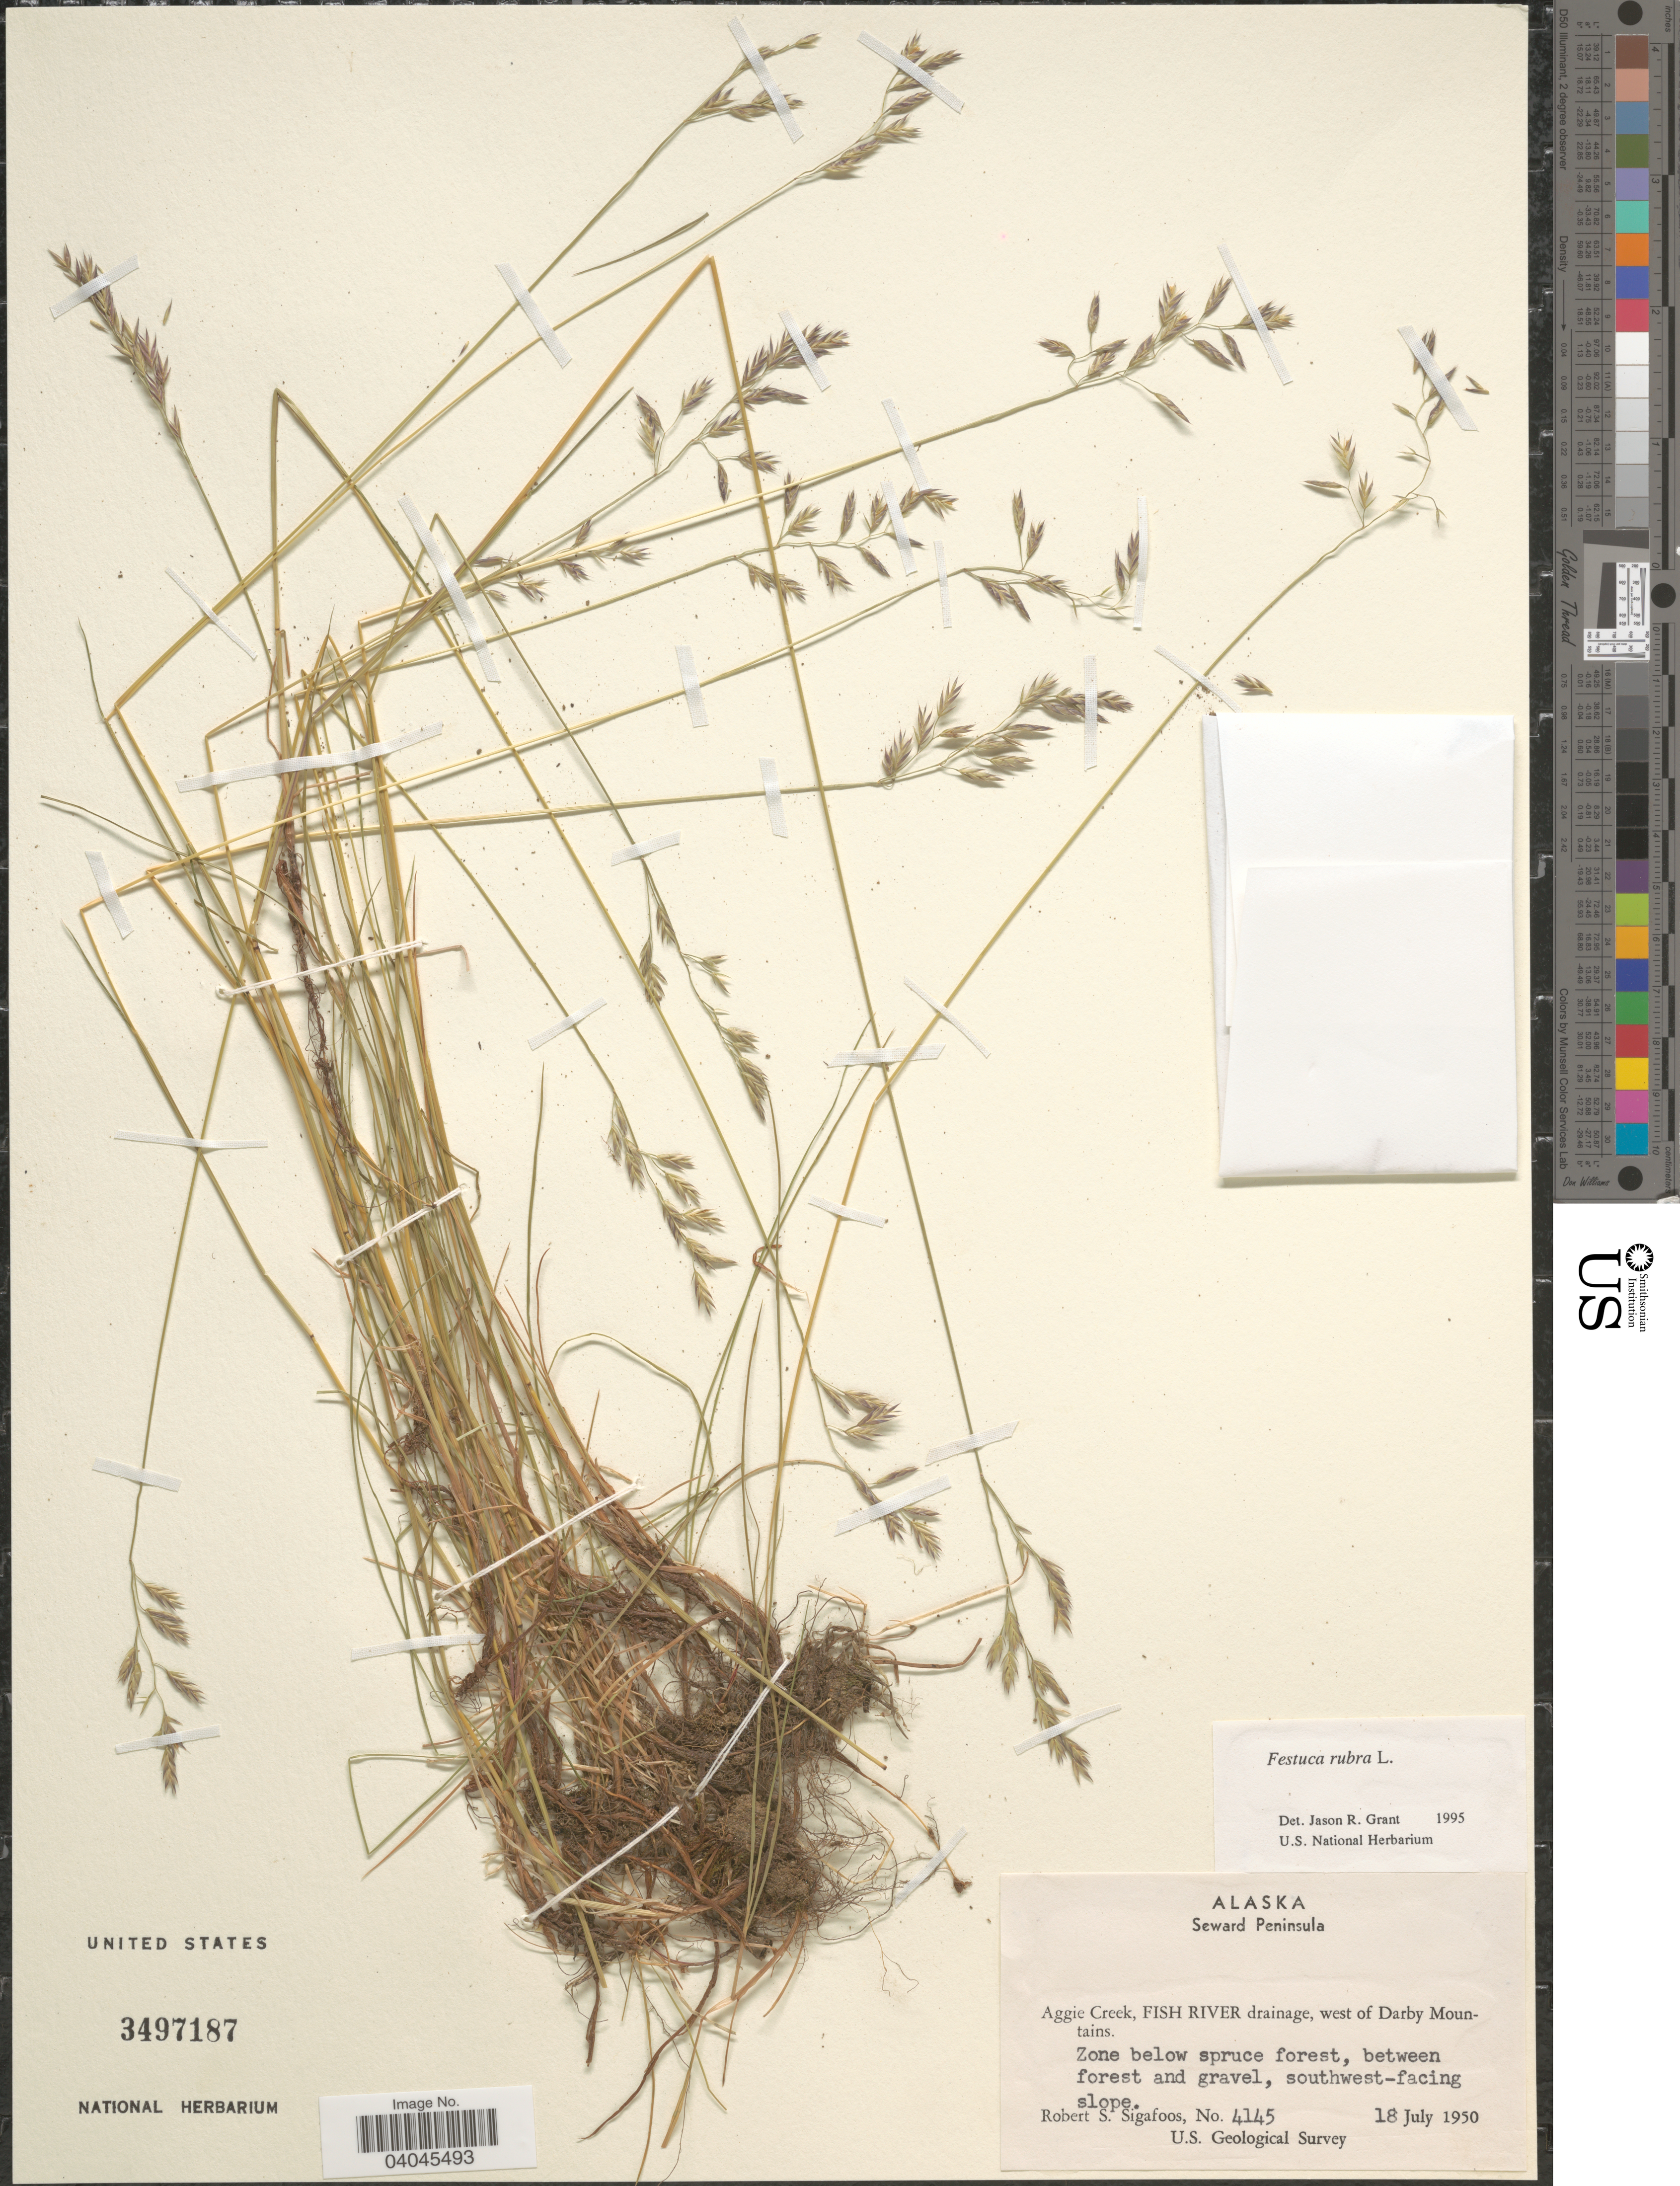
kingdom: Plantae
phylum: Tracheophyta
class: Liliopsida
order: Poales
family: Poaceae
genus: Festuca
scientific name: Festuca rubra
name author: L.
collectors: R. Sigafoos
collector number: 4145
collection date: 1950-07-18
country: United States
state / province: Alaska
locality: Seward Peninsula. Aggie Creek, Fish River drainage, west of Darby Mountains. Zone below spruce forest, between forest and gravel, southwest-facing slope.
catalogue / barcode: US 3497187